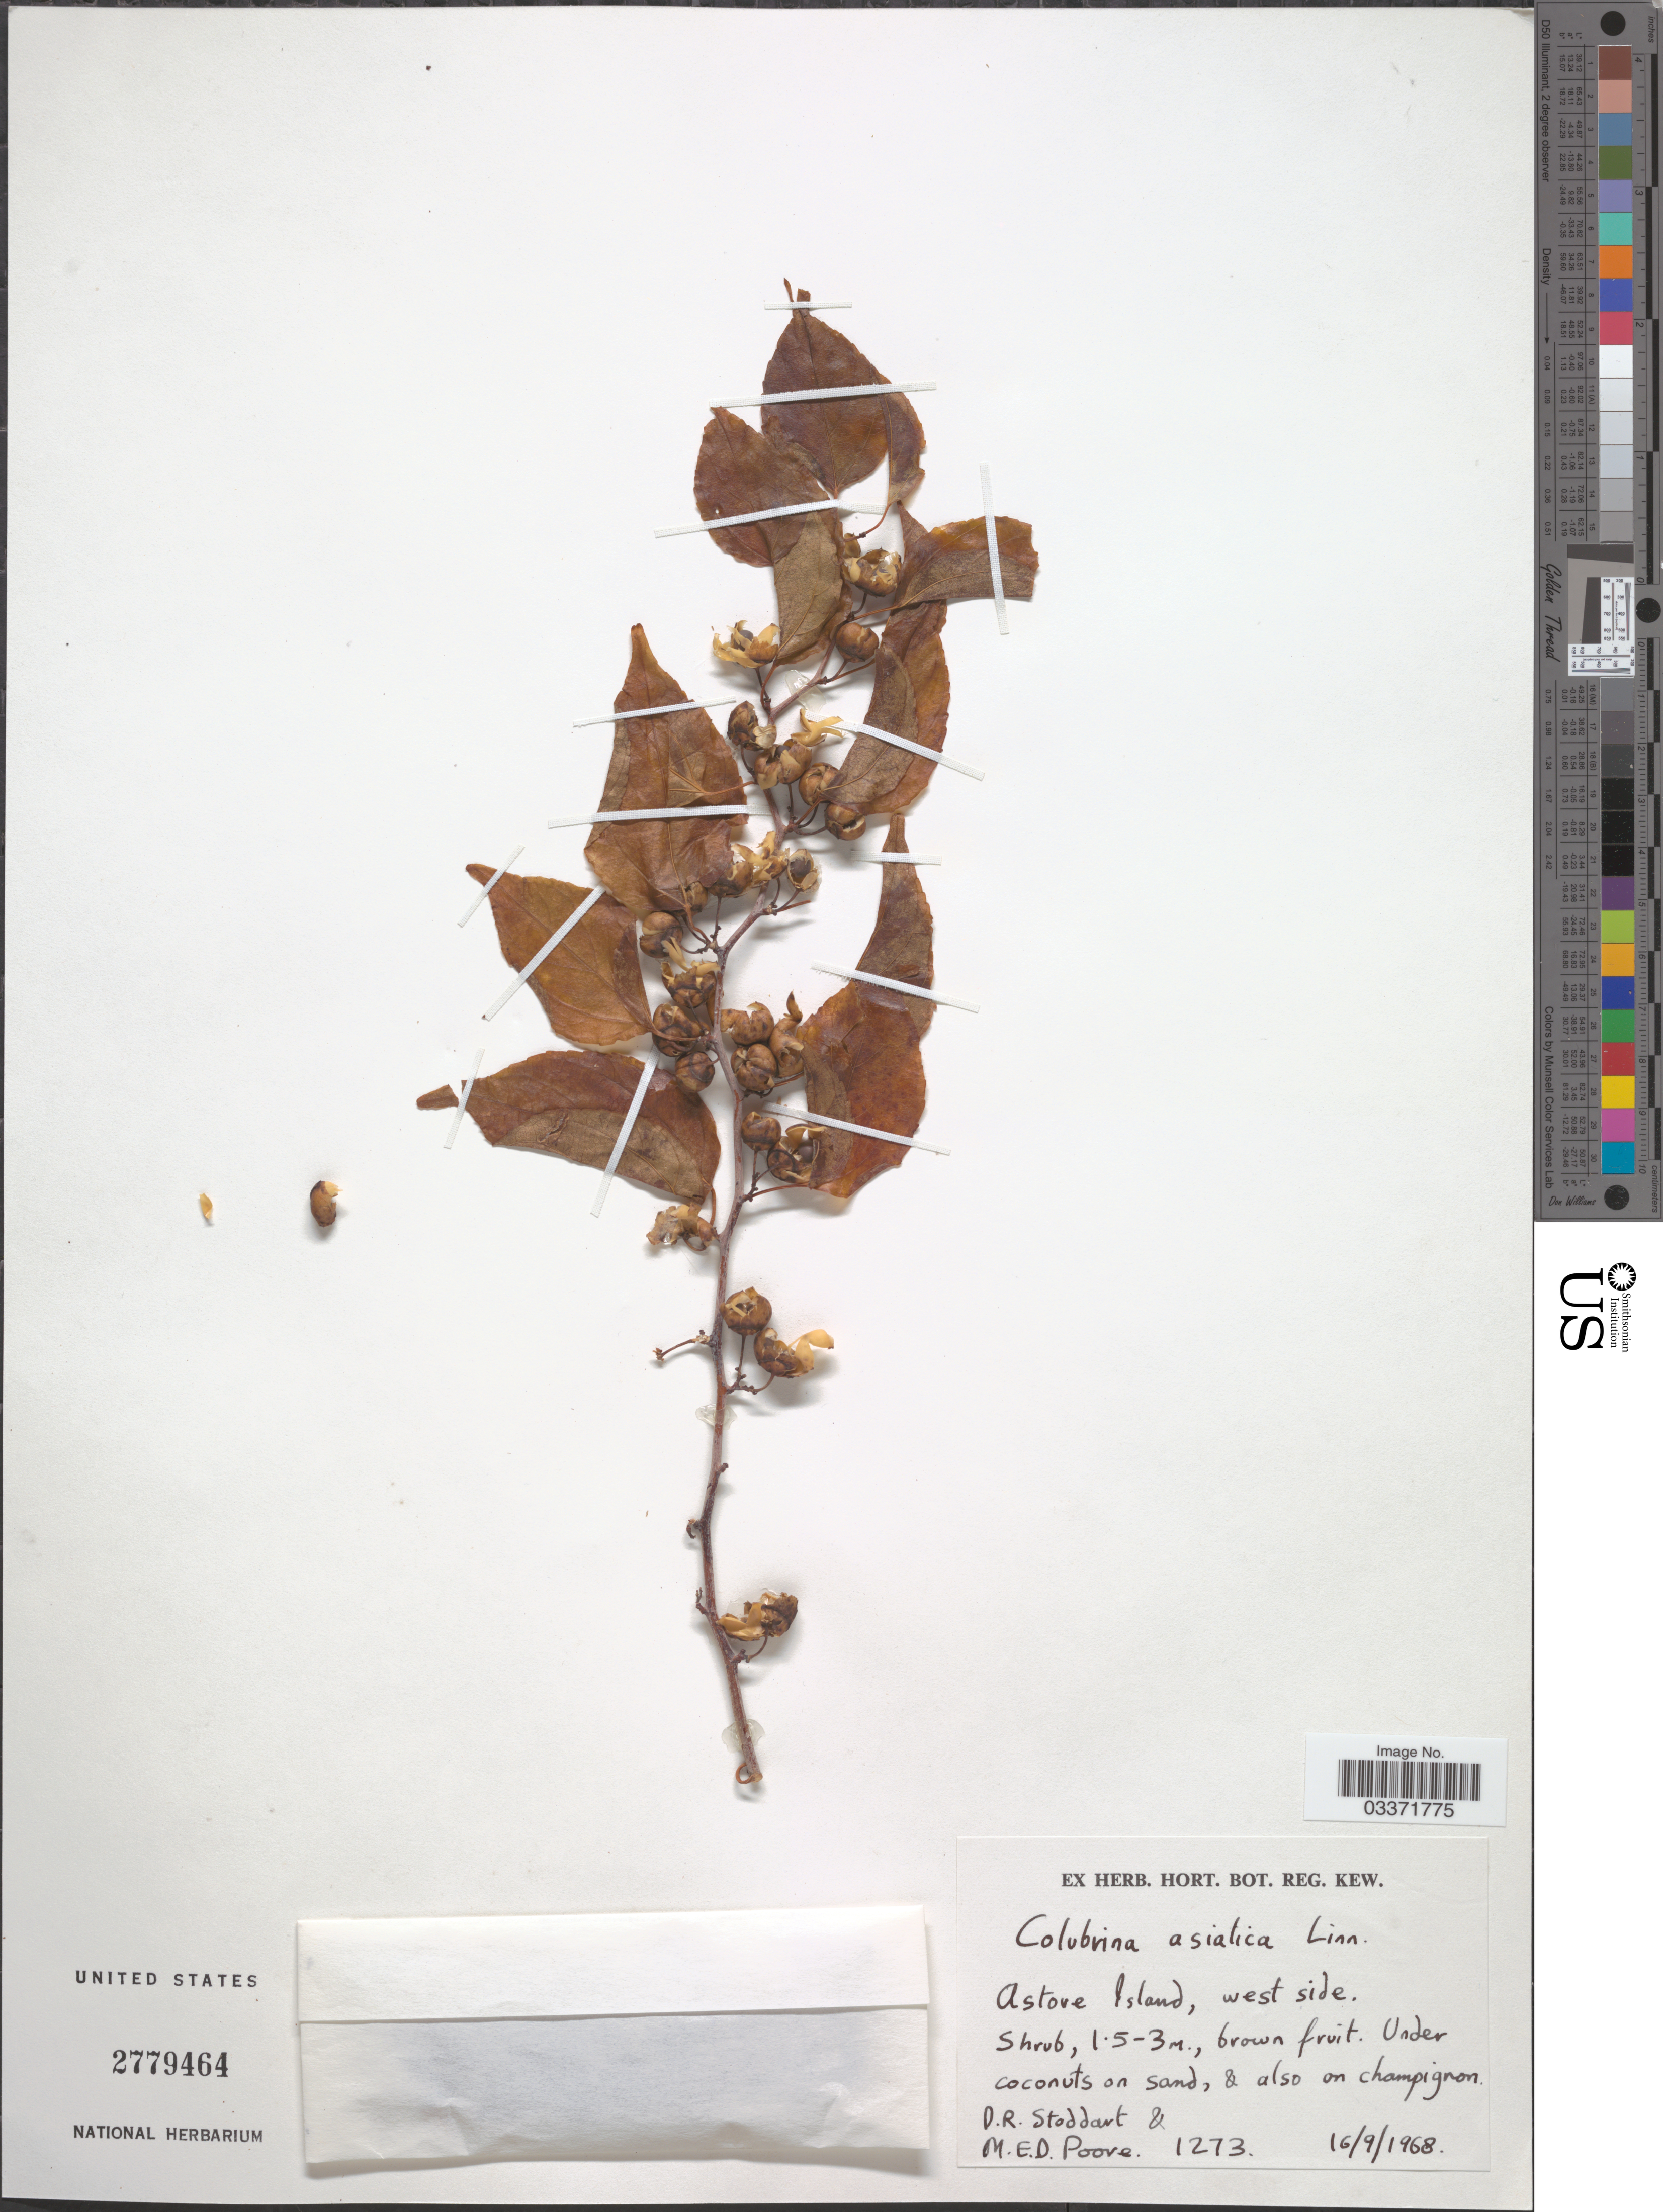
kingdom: Plantae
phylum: Tracheophyta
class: Magnoliopsida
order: Rosales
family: Rhamnaceae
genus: Colubrina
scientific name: Colubrina asiatica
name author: (L.) Brongn.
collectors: D. R. Stoddart & M. E. D. Poore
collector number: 1273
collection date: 1968-09-16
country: Seychelles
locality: Astove Island, west side.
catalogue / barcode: US 2779464